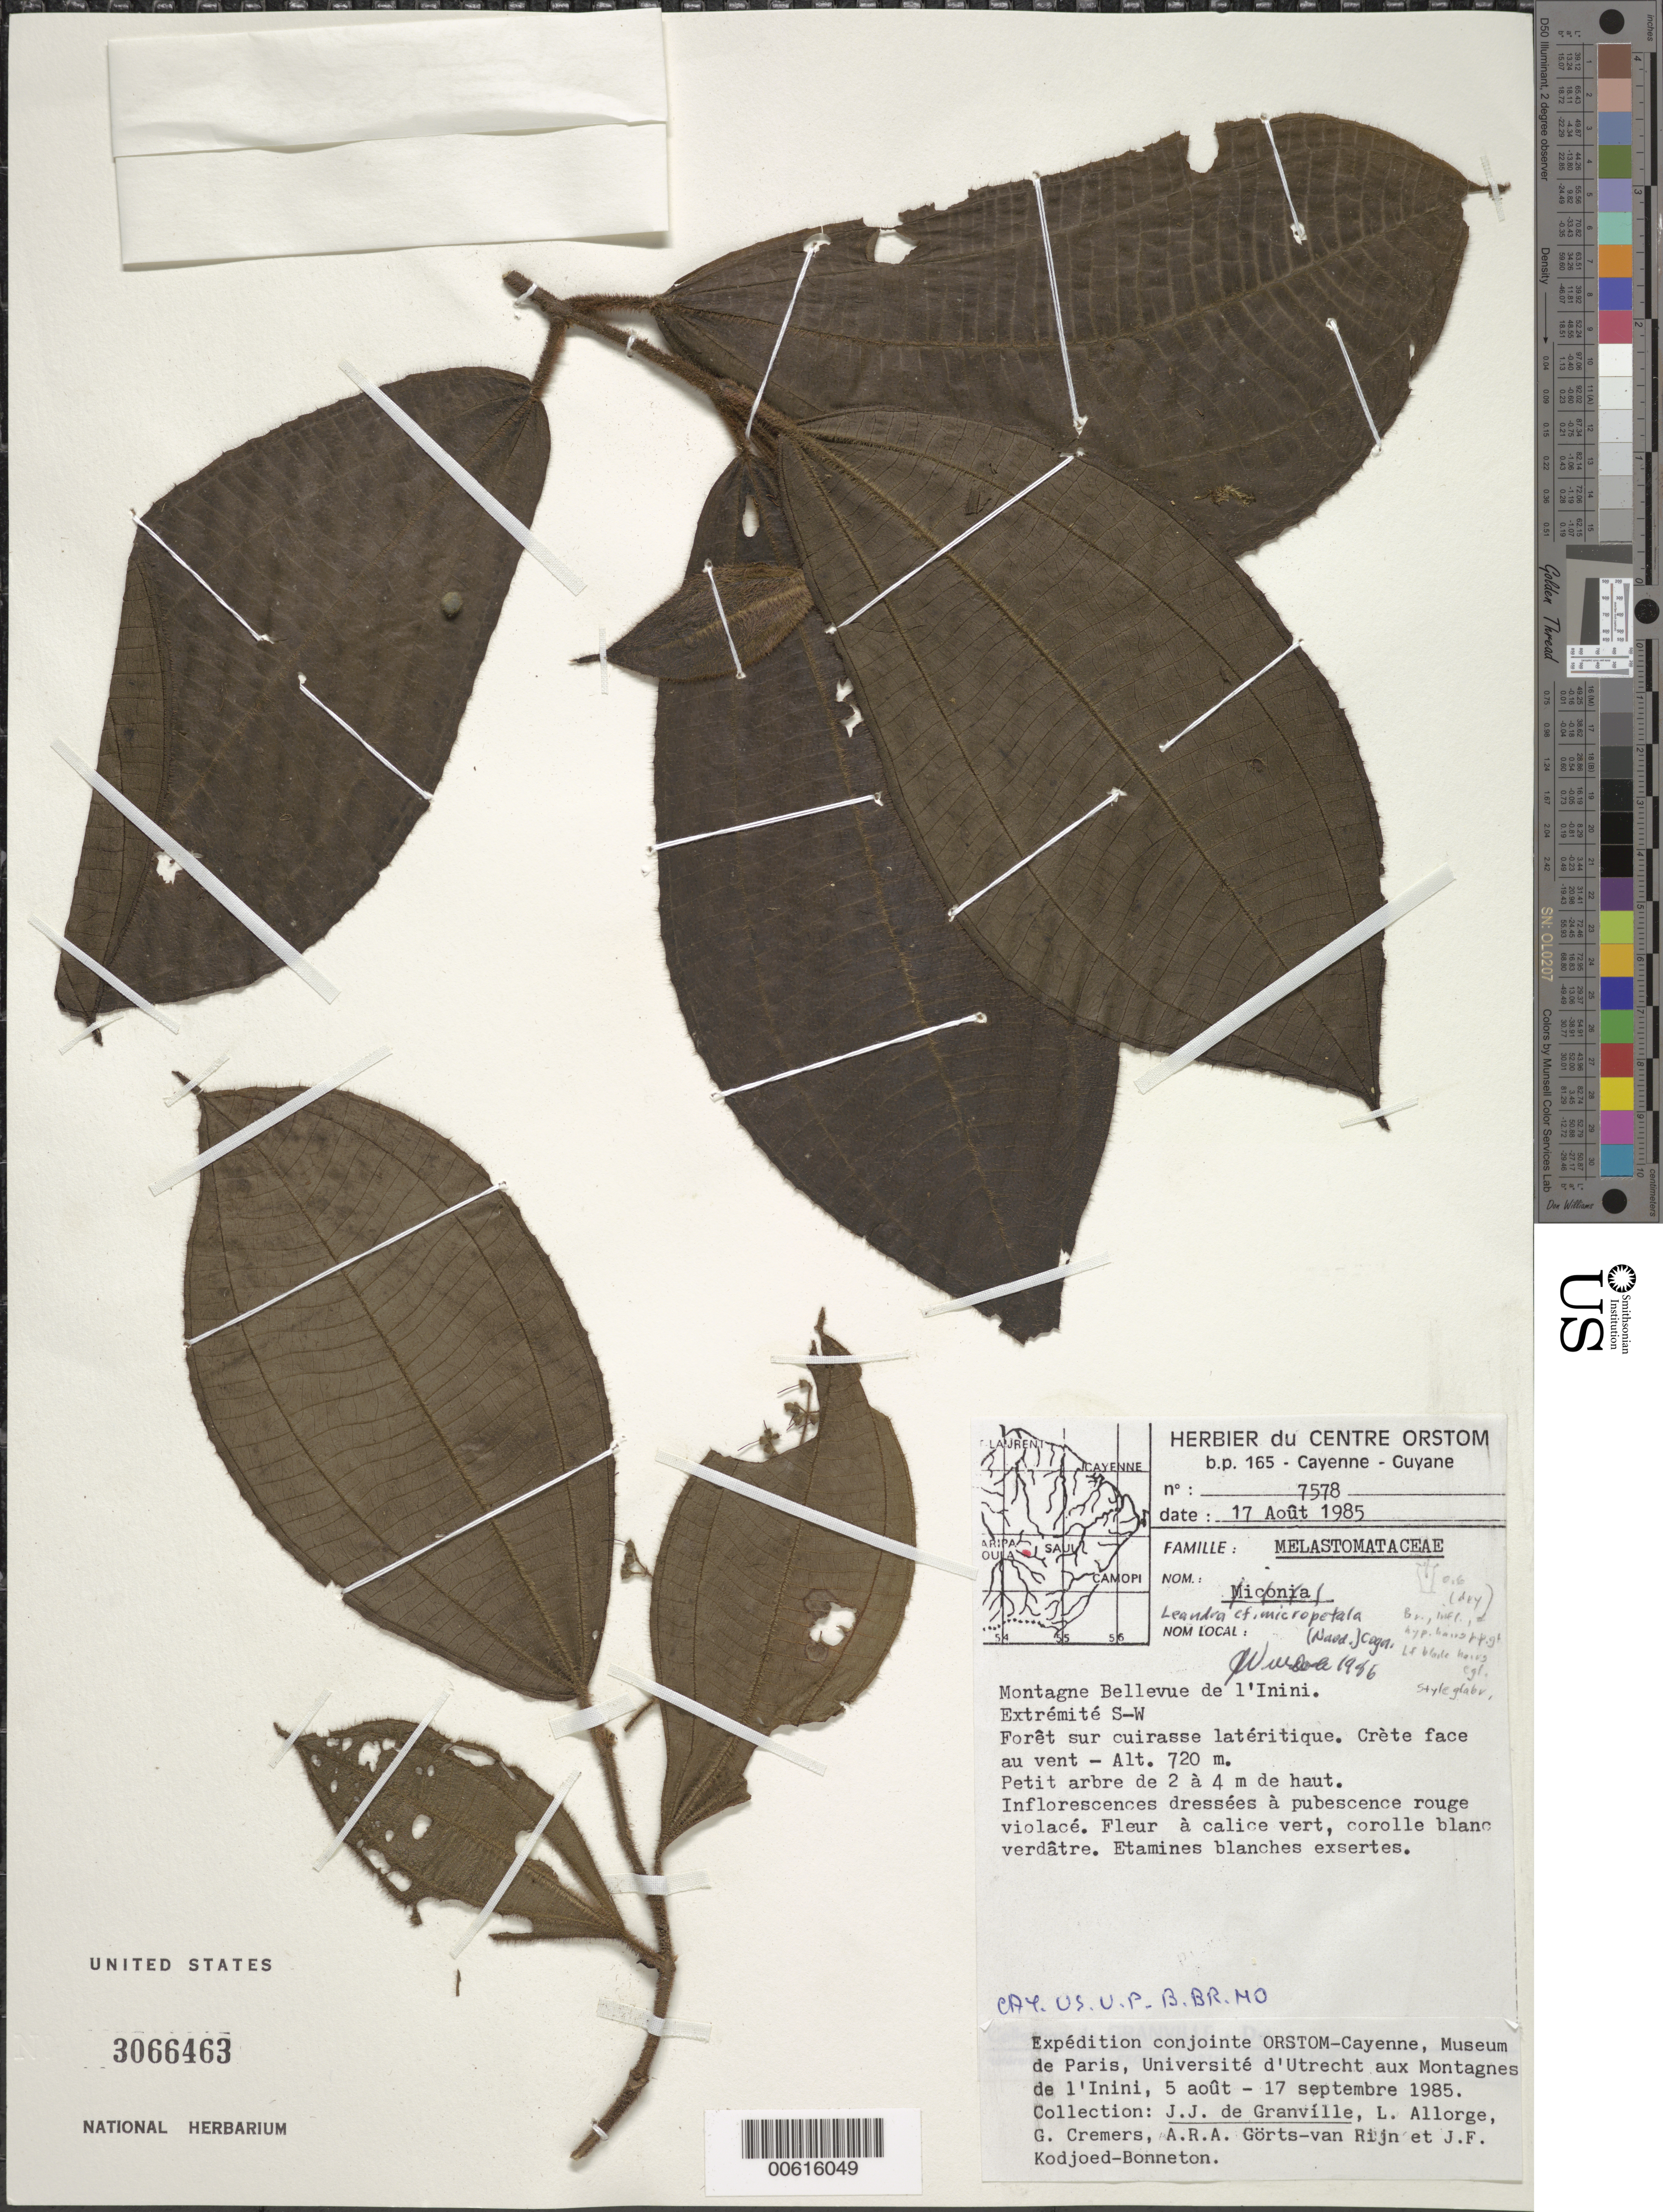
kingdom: Plantae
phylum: Tracheophyta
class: Magnoliopsida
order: Myrtales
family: Melastomataceae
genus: Leandra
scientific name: Leandra micropetala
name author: (Naudin) Cogn.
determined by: Wurdack, John J., (US), US (UNITED STATES)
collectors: J.-J. de Granville, L. Allorge, G. Cremers, A. .R. A. Görts-van Rijn & J. Kodjoed-Bonneton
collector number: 7578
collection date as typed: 17-Aug-85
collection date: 1985-08-17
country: French Guiana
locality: Montagnes Bellevue de l'Inini, extremite SW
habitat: Foret dense sur cuirase lateritique. Crete face au vent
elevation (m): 720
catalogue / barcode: US 3066463